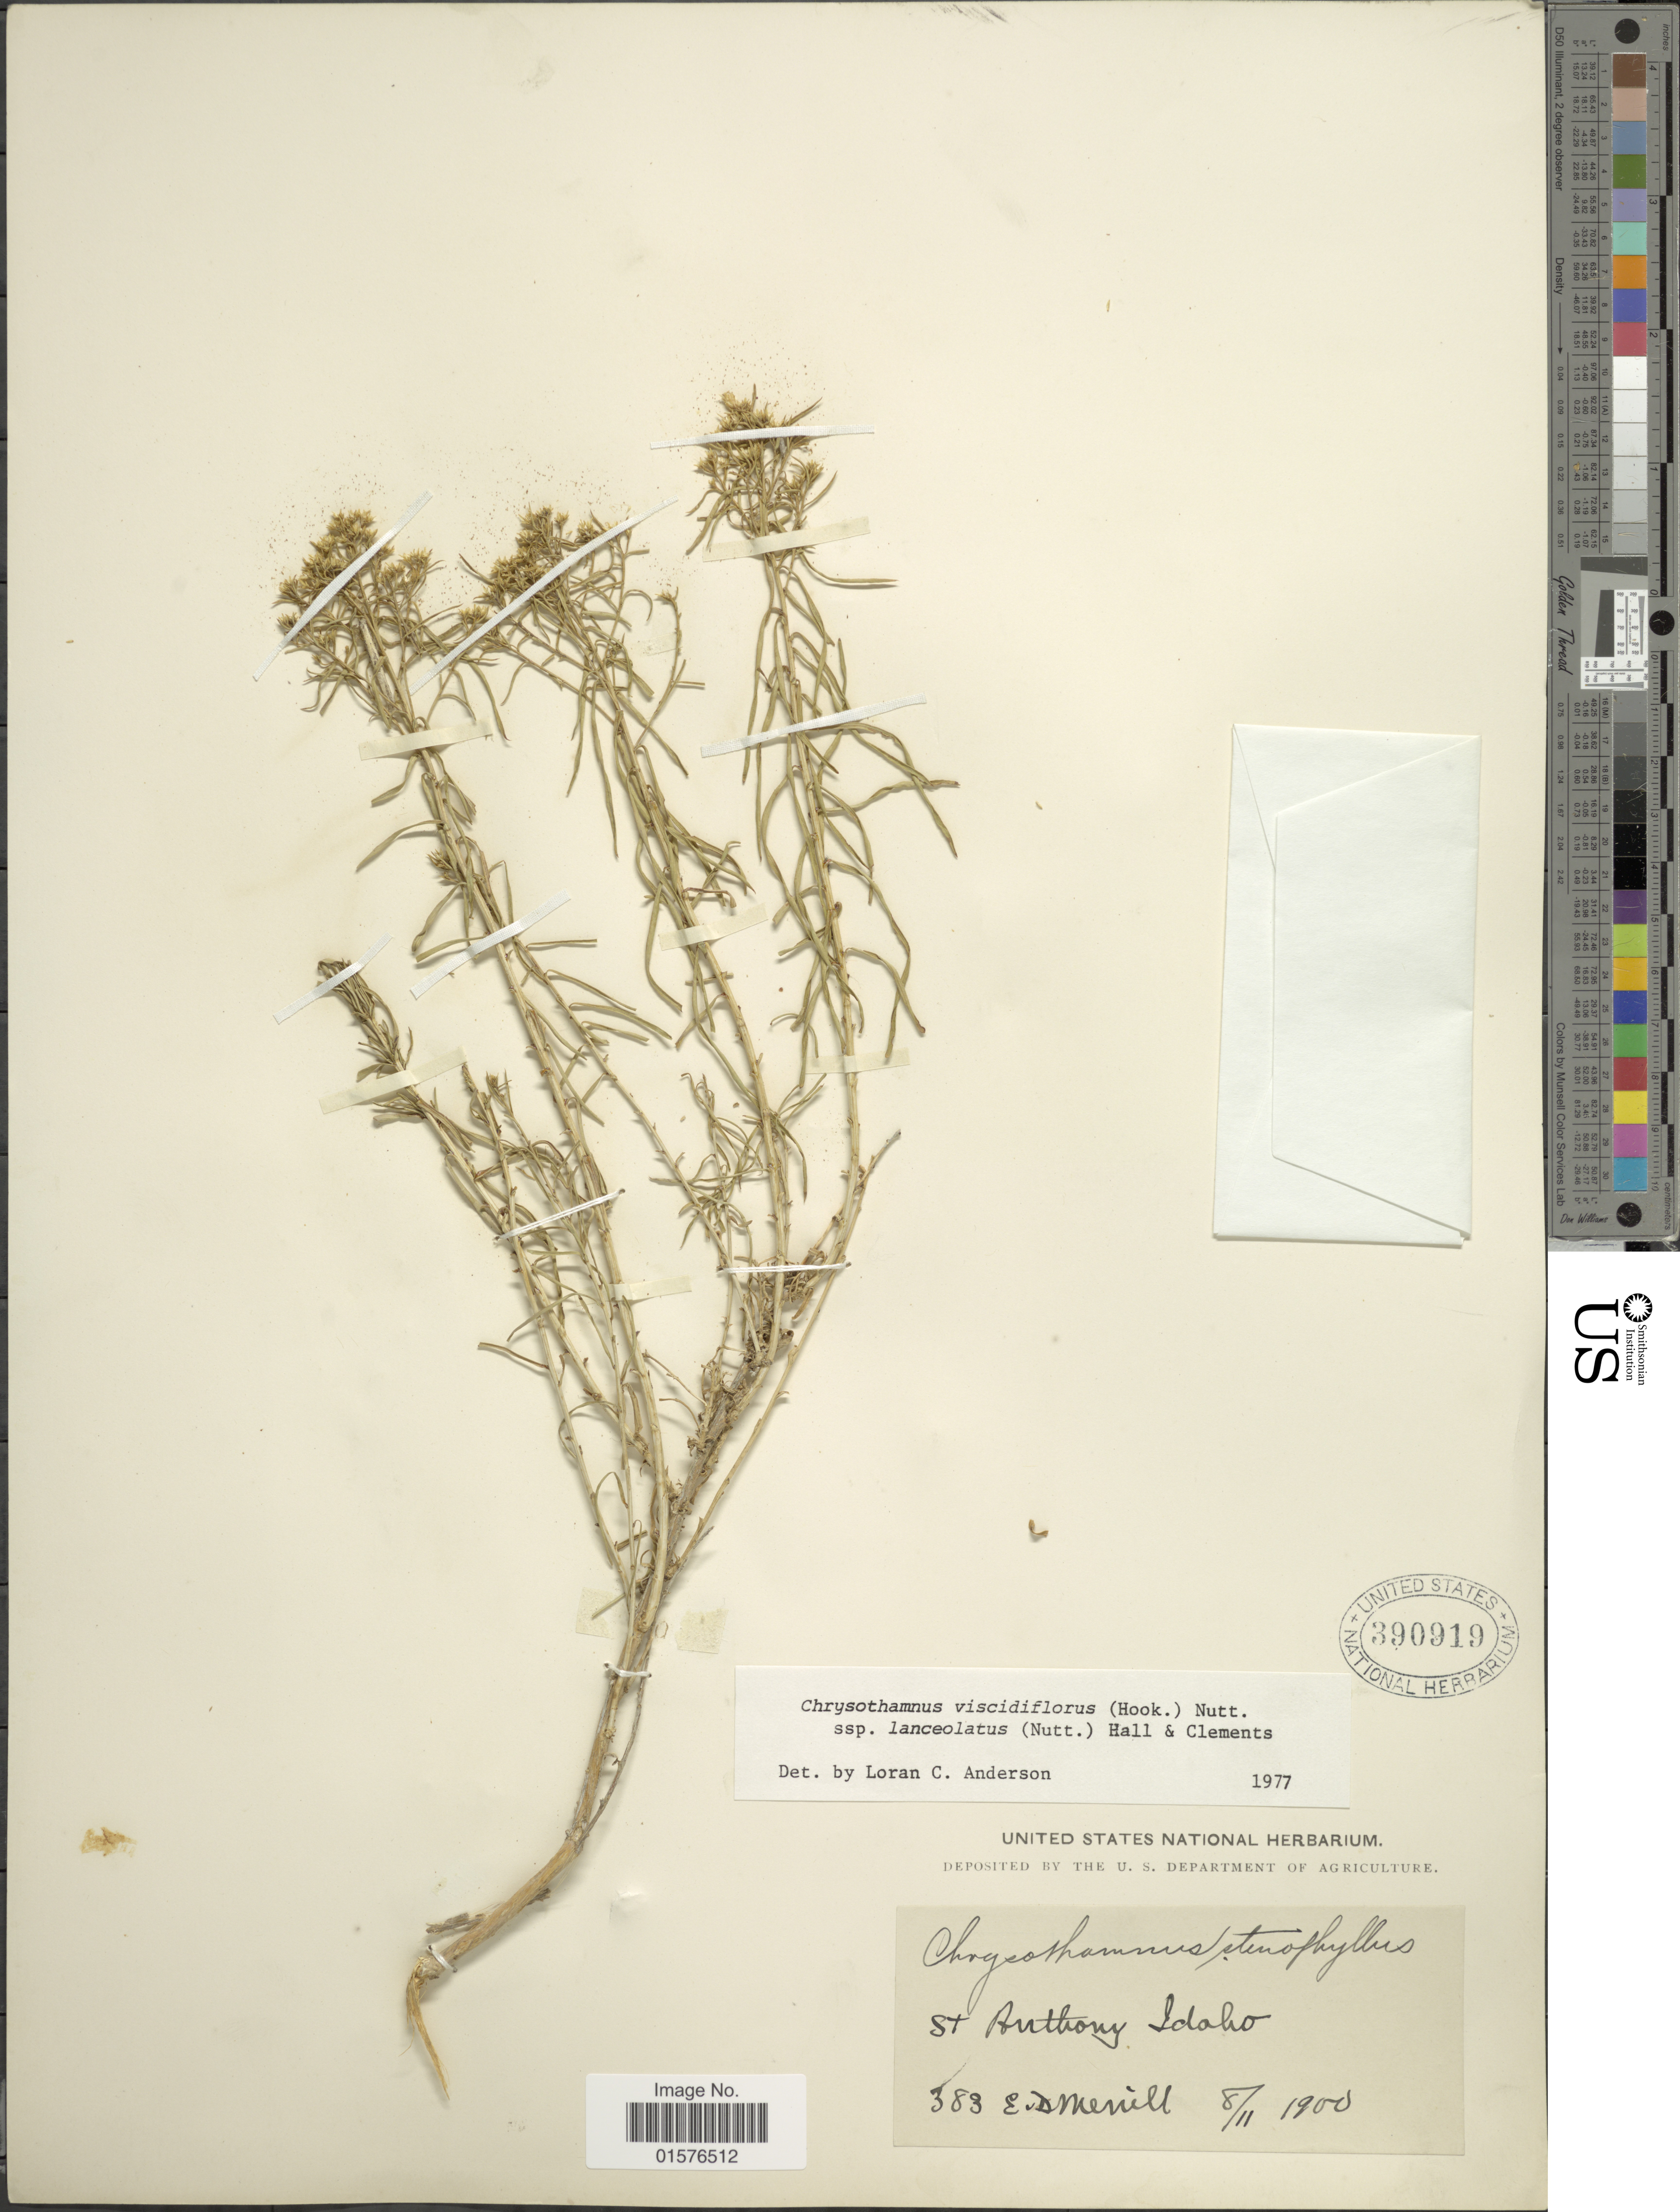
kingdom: Plantae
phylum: Tracheophyta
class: Magnoliopsida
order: Asterales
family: Asteraceae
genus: Chrysothamnus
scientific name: Chrysothamnus viscidiflorus subsp. lanceolatus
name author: (Nutt.) H.M. Hall & Clem.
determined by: Urbatsch, Lowell E., Curator (LSU), Louisiana State University (UNITED STATES)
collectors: E. D. Merrill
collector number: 383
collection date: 1900-08-11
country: United States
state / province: Idaho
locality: St. Anthony.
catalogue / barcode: US 390919